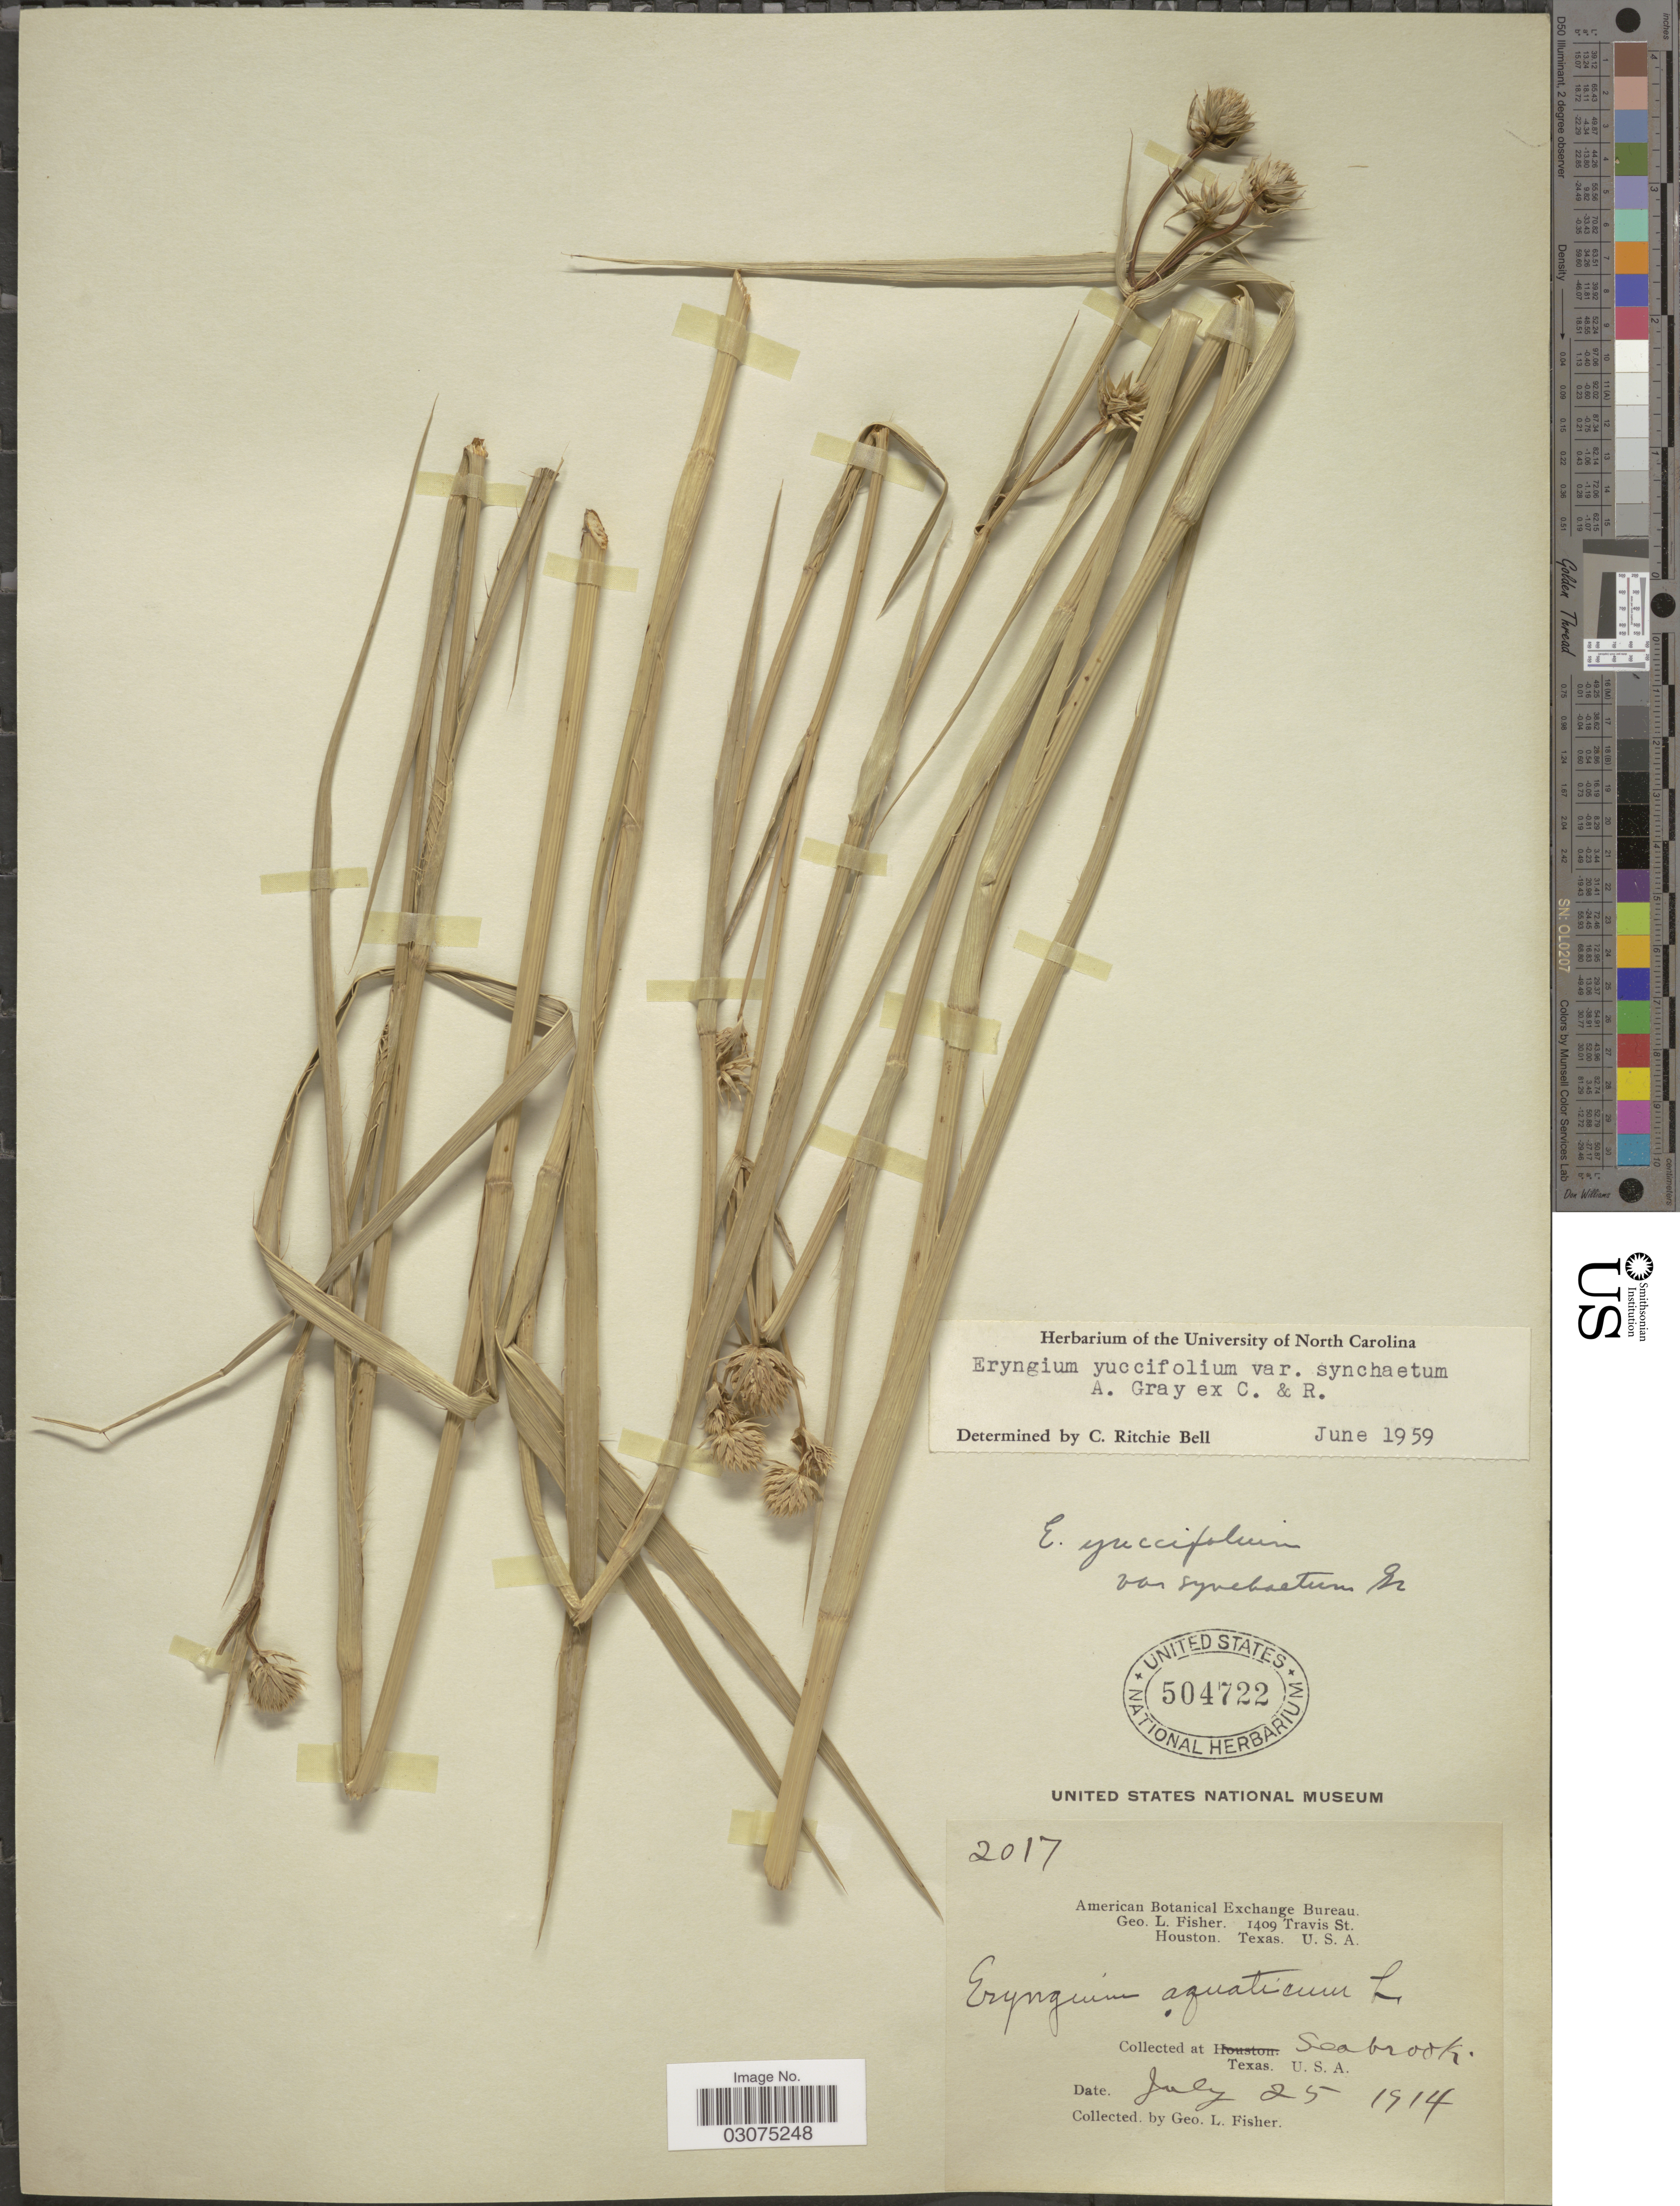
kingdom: Plantae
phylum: Tracheophyta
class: Magnoliopsida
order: Apiales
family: Apiaceae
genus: Eryngium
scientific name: Eryngium yuccifolium var. synchaetum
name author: A. Gray ex J.M. Coult. & Rose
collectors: G. L. Fisher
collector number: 2017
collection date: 1914-07-25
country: United States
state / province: Texas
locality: Seabrook.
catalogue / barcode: US 504722